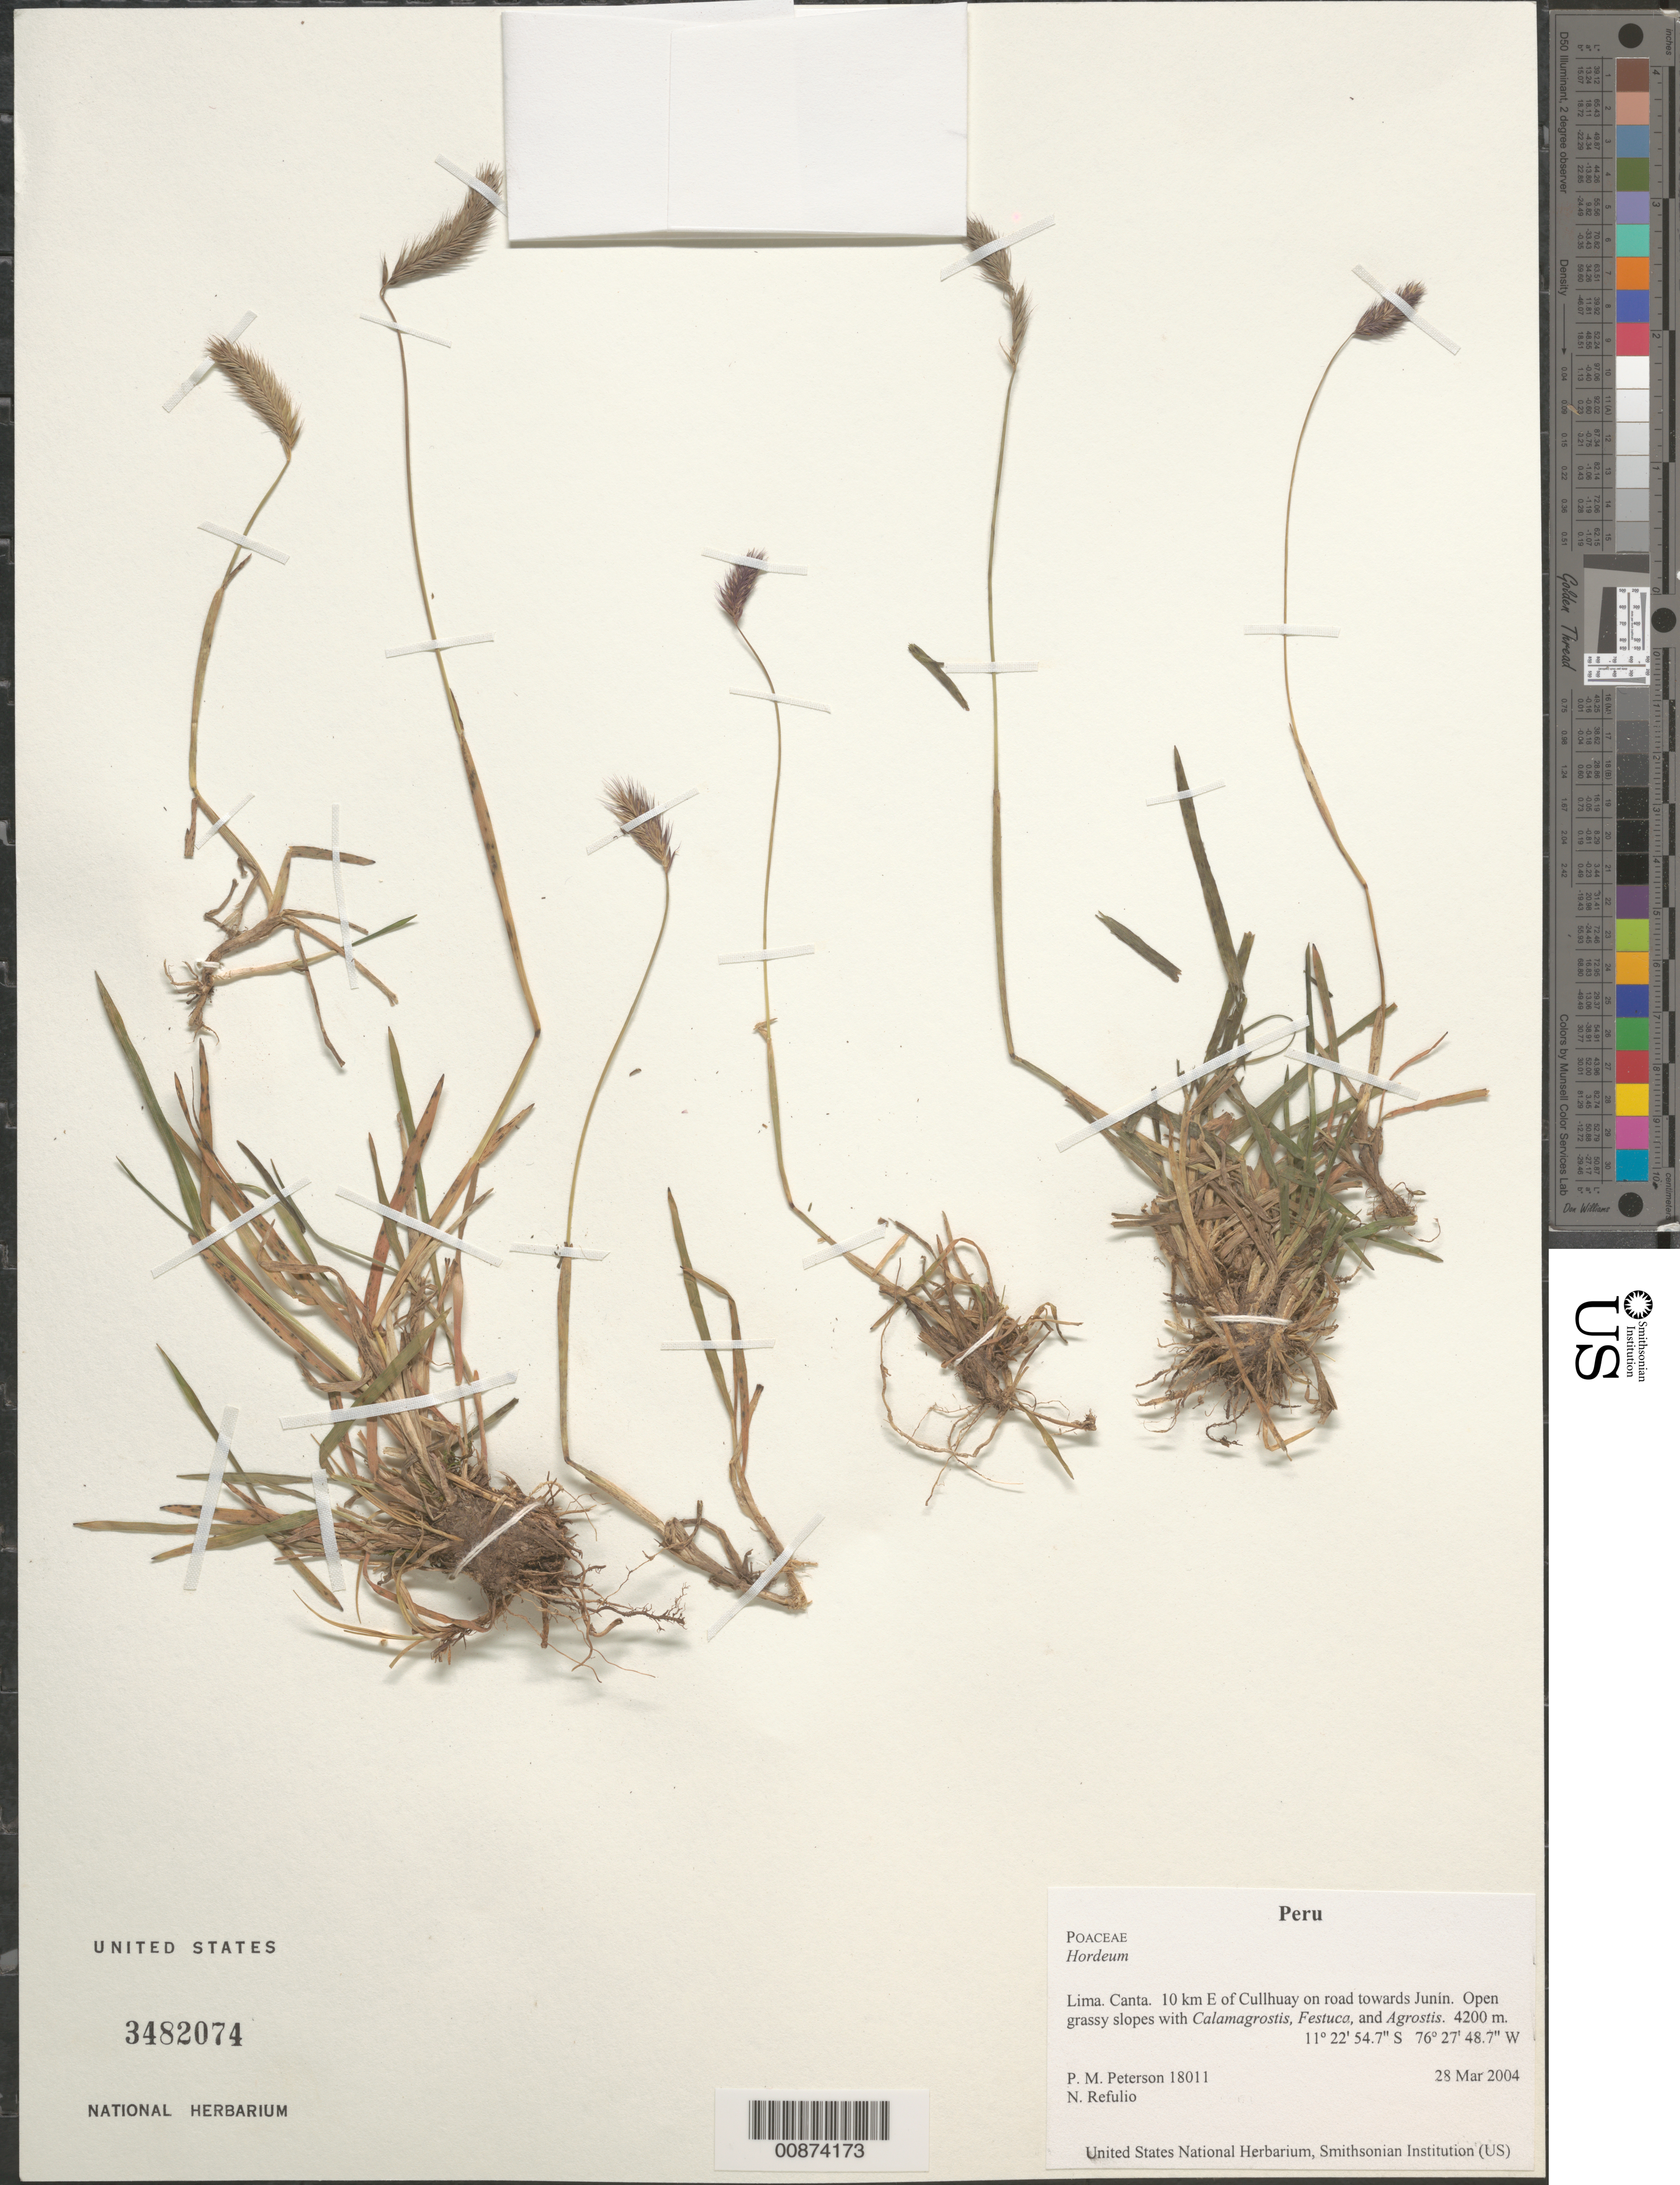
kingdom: Plantae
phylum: Tracheophyta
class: Liliopsida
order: Poales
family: Poaceae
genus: Hordeum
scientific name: Hordeum sp.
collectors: P. M. Peterson & N. Refulio-Rodríguez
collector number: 18011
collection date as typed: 28 Mar 2004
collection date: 2004-03-28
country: Peru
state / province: Lima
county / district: Canta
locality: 10 km E of Cullhuay on road towards Junín. Open grassy slopes with Calamagrostis, Festuca, and Agrostis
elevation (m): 4200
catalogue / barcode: US 3482074